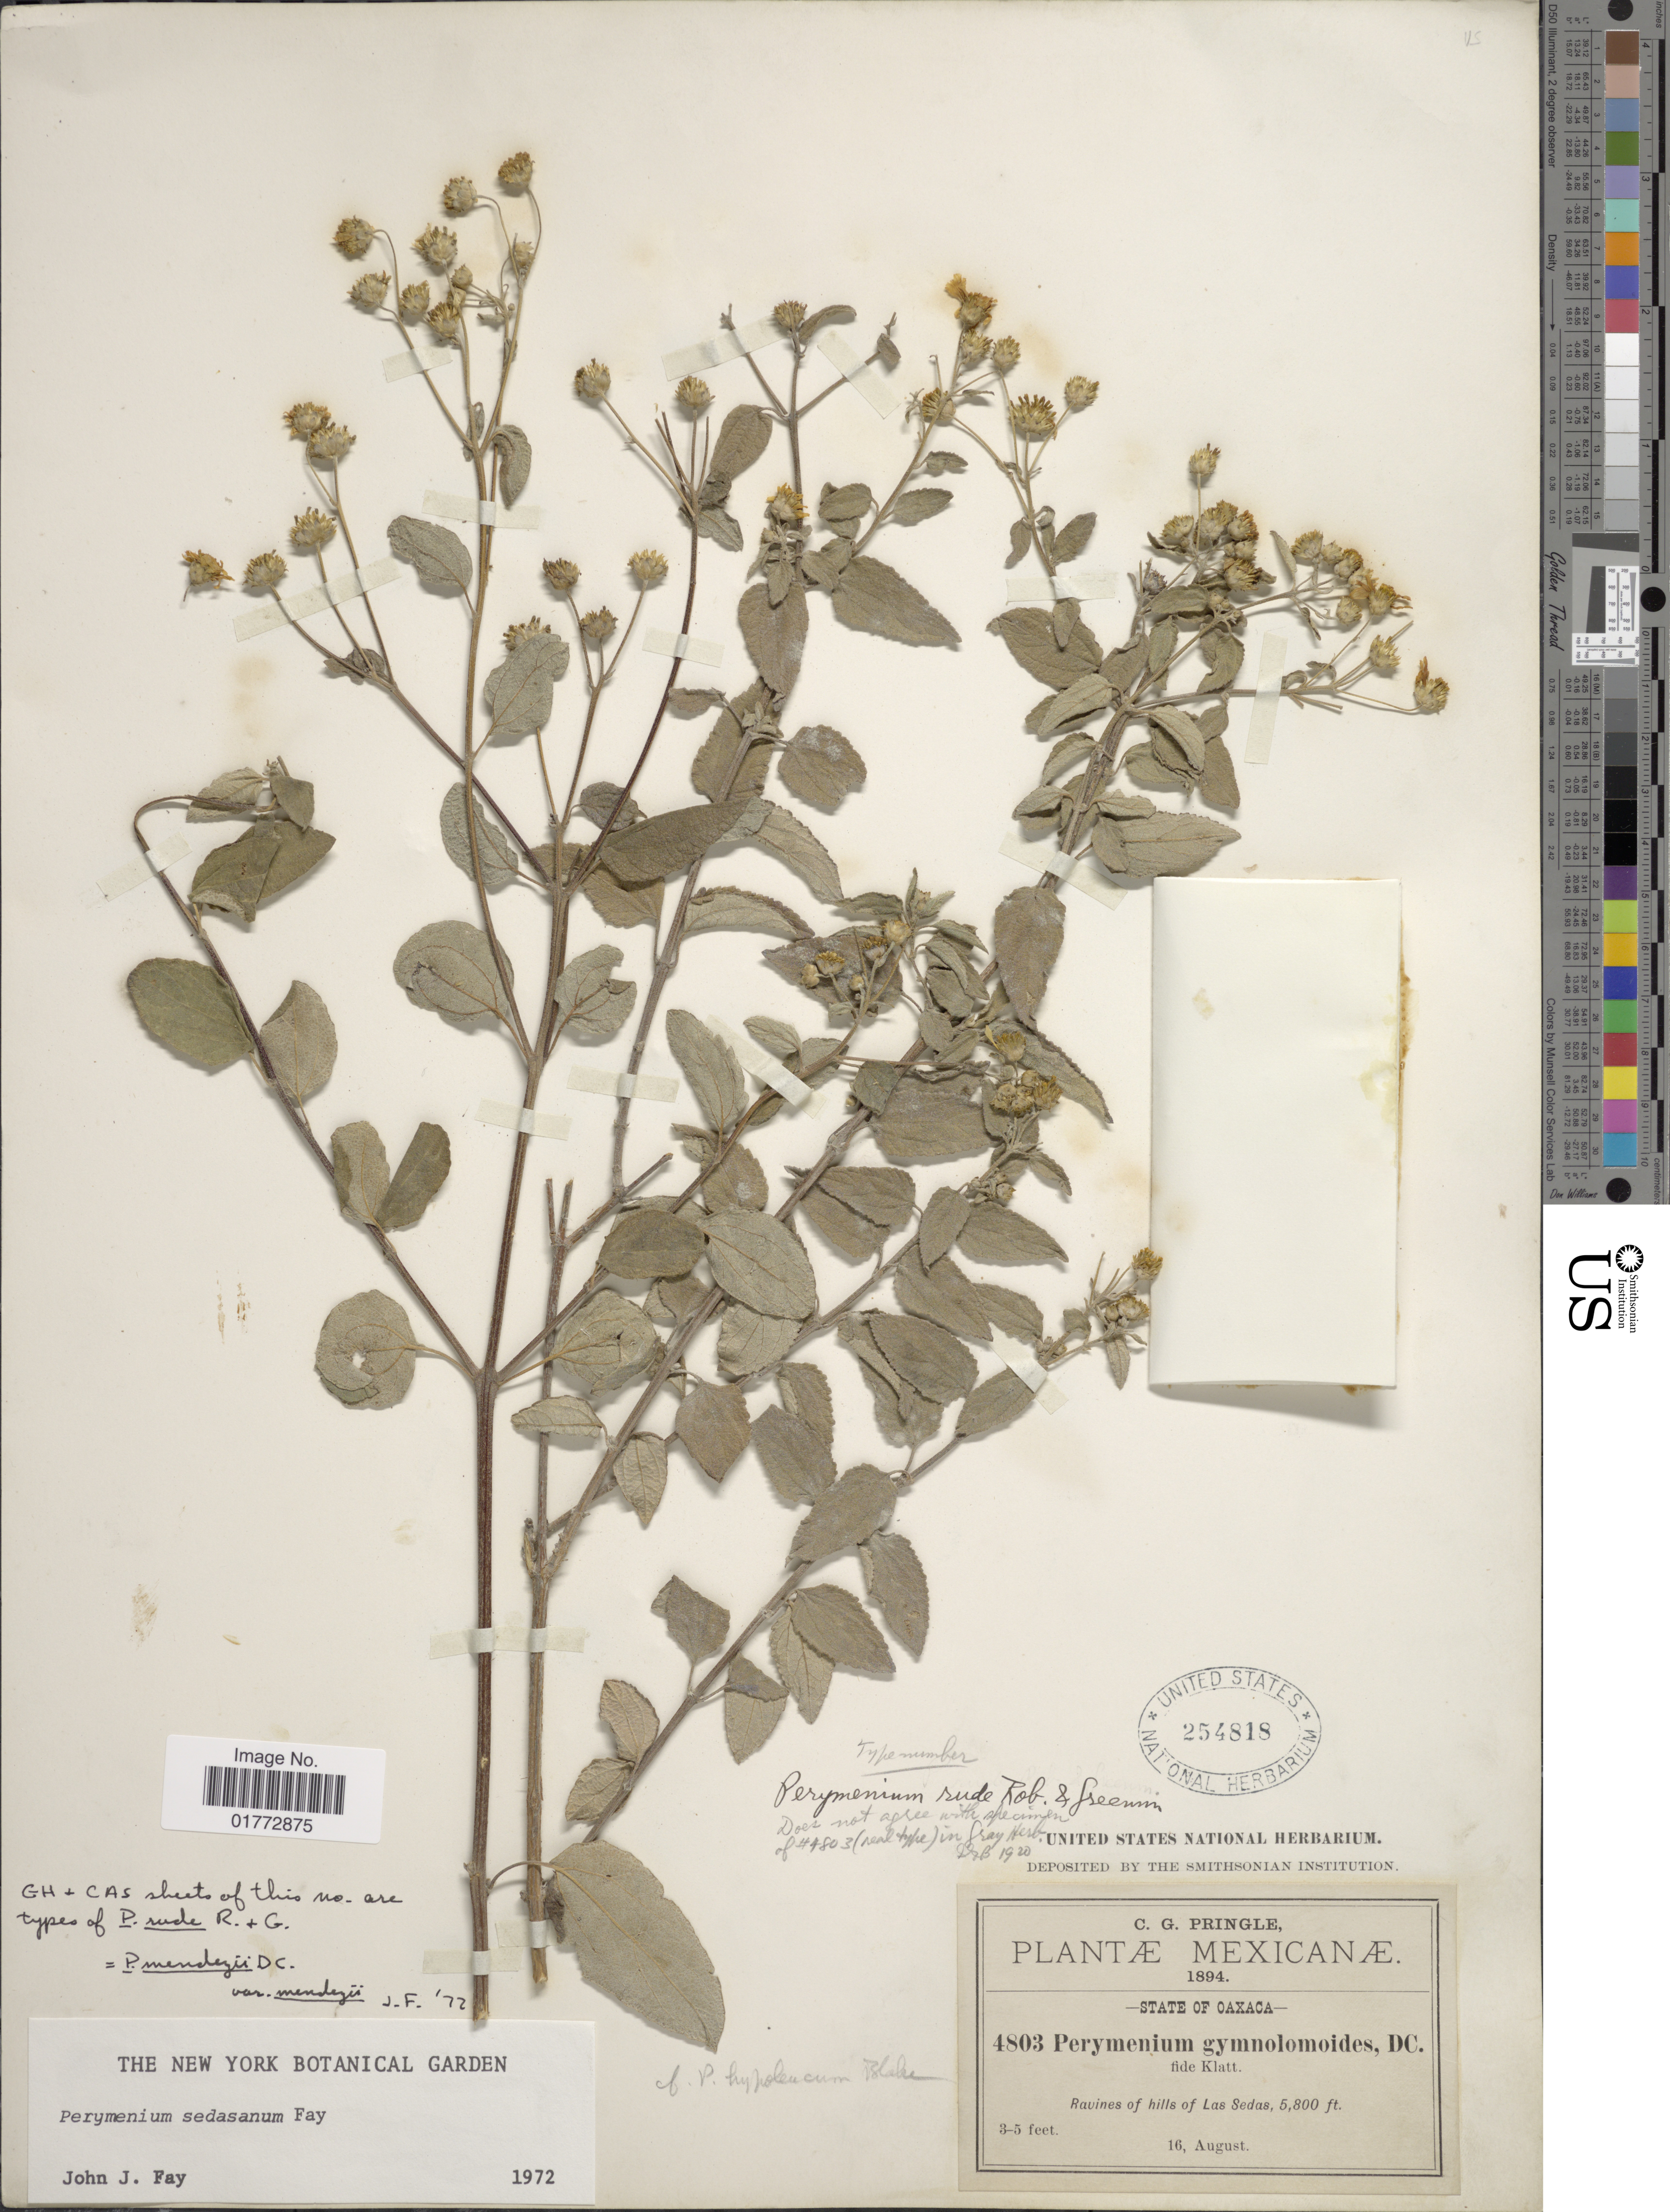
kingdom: Plantae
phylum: Tracheophyta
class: Magnoliopsida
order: Asterales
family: Asteraceae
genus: Perymenium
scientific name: Perymenium sedasanum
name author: Fay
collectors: C. G. Pringle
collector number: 4803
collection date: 1894-08-16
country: Mexico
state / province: Oaxaca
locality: Ravines of hills of Las Sedas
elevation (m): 1768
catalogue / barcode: US 254818